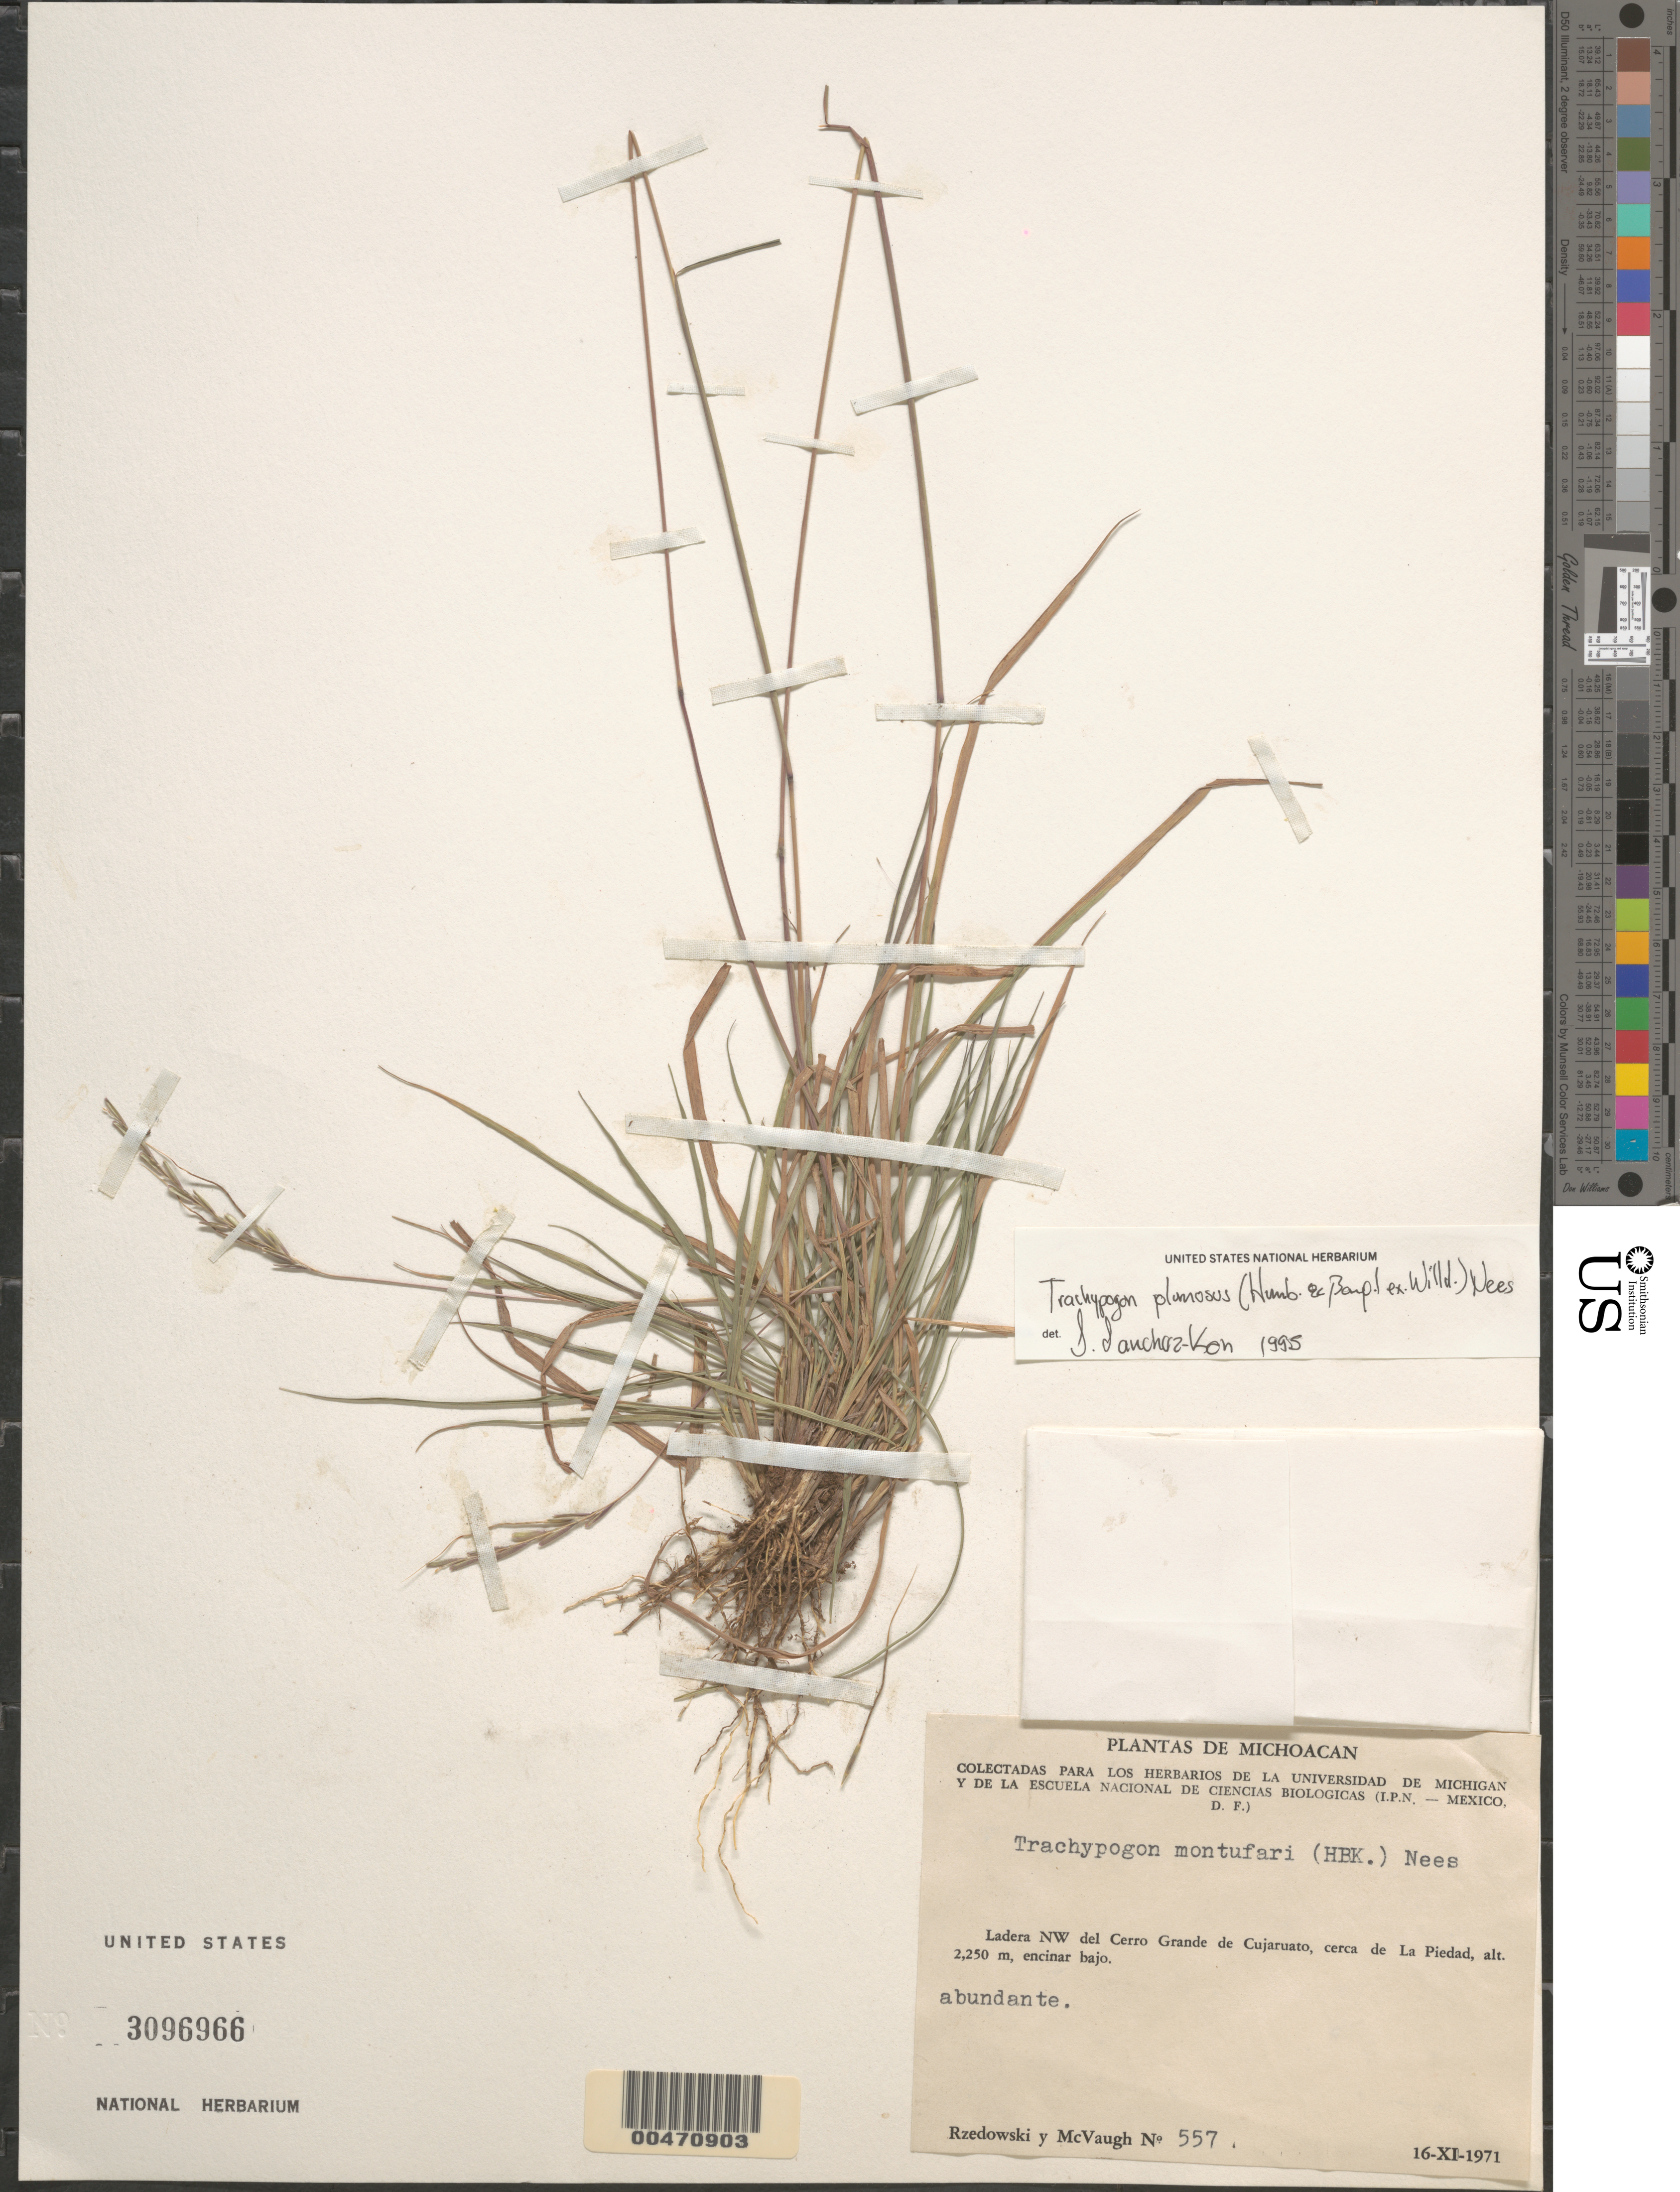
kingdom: Plantae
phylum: Tracheophyta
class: Liliopsida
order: Poales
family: Poaceae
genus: Trachypogon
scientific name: Trachypogon plumosus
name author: (Humb. & Bonpl.) Nees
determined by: Sánchez-Ken, J. G.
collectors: J. Rzedowski & R. McVaugh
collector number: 557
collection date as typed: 16 Nov 1971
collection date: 1971-11-16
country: Mexico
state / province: Michoacán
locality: NW slope of Cerro Grande de Cujaruato, near La Piedad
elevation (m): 2250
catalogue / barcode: US 3096966